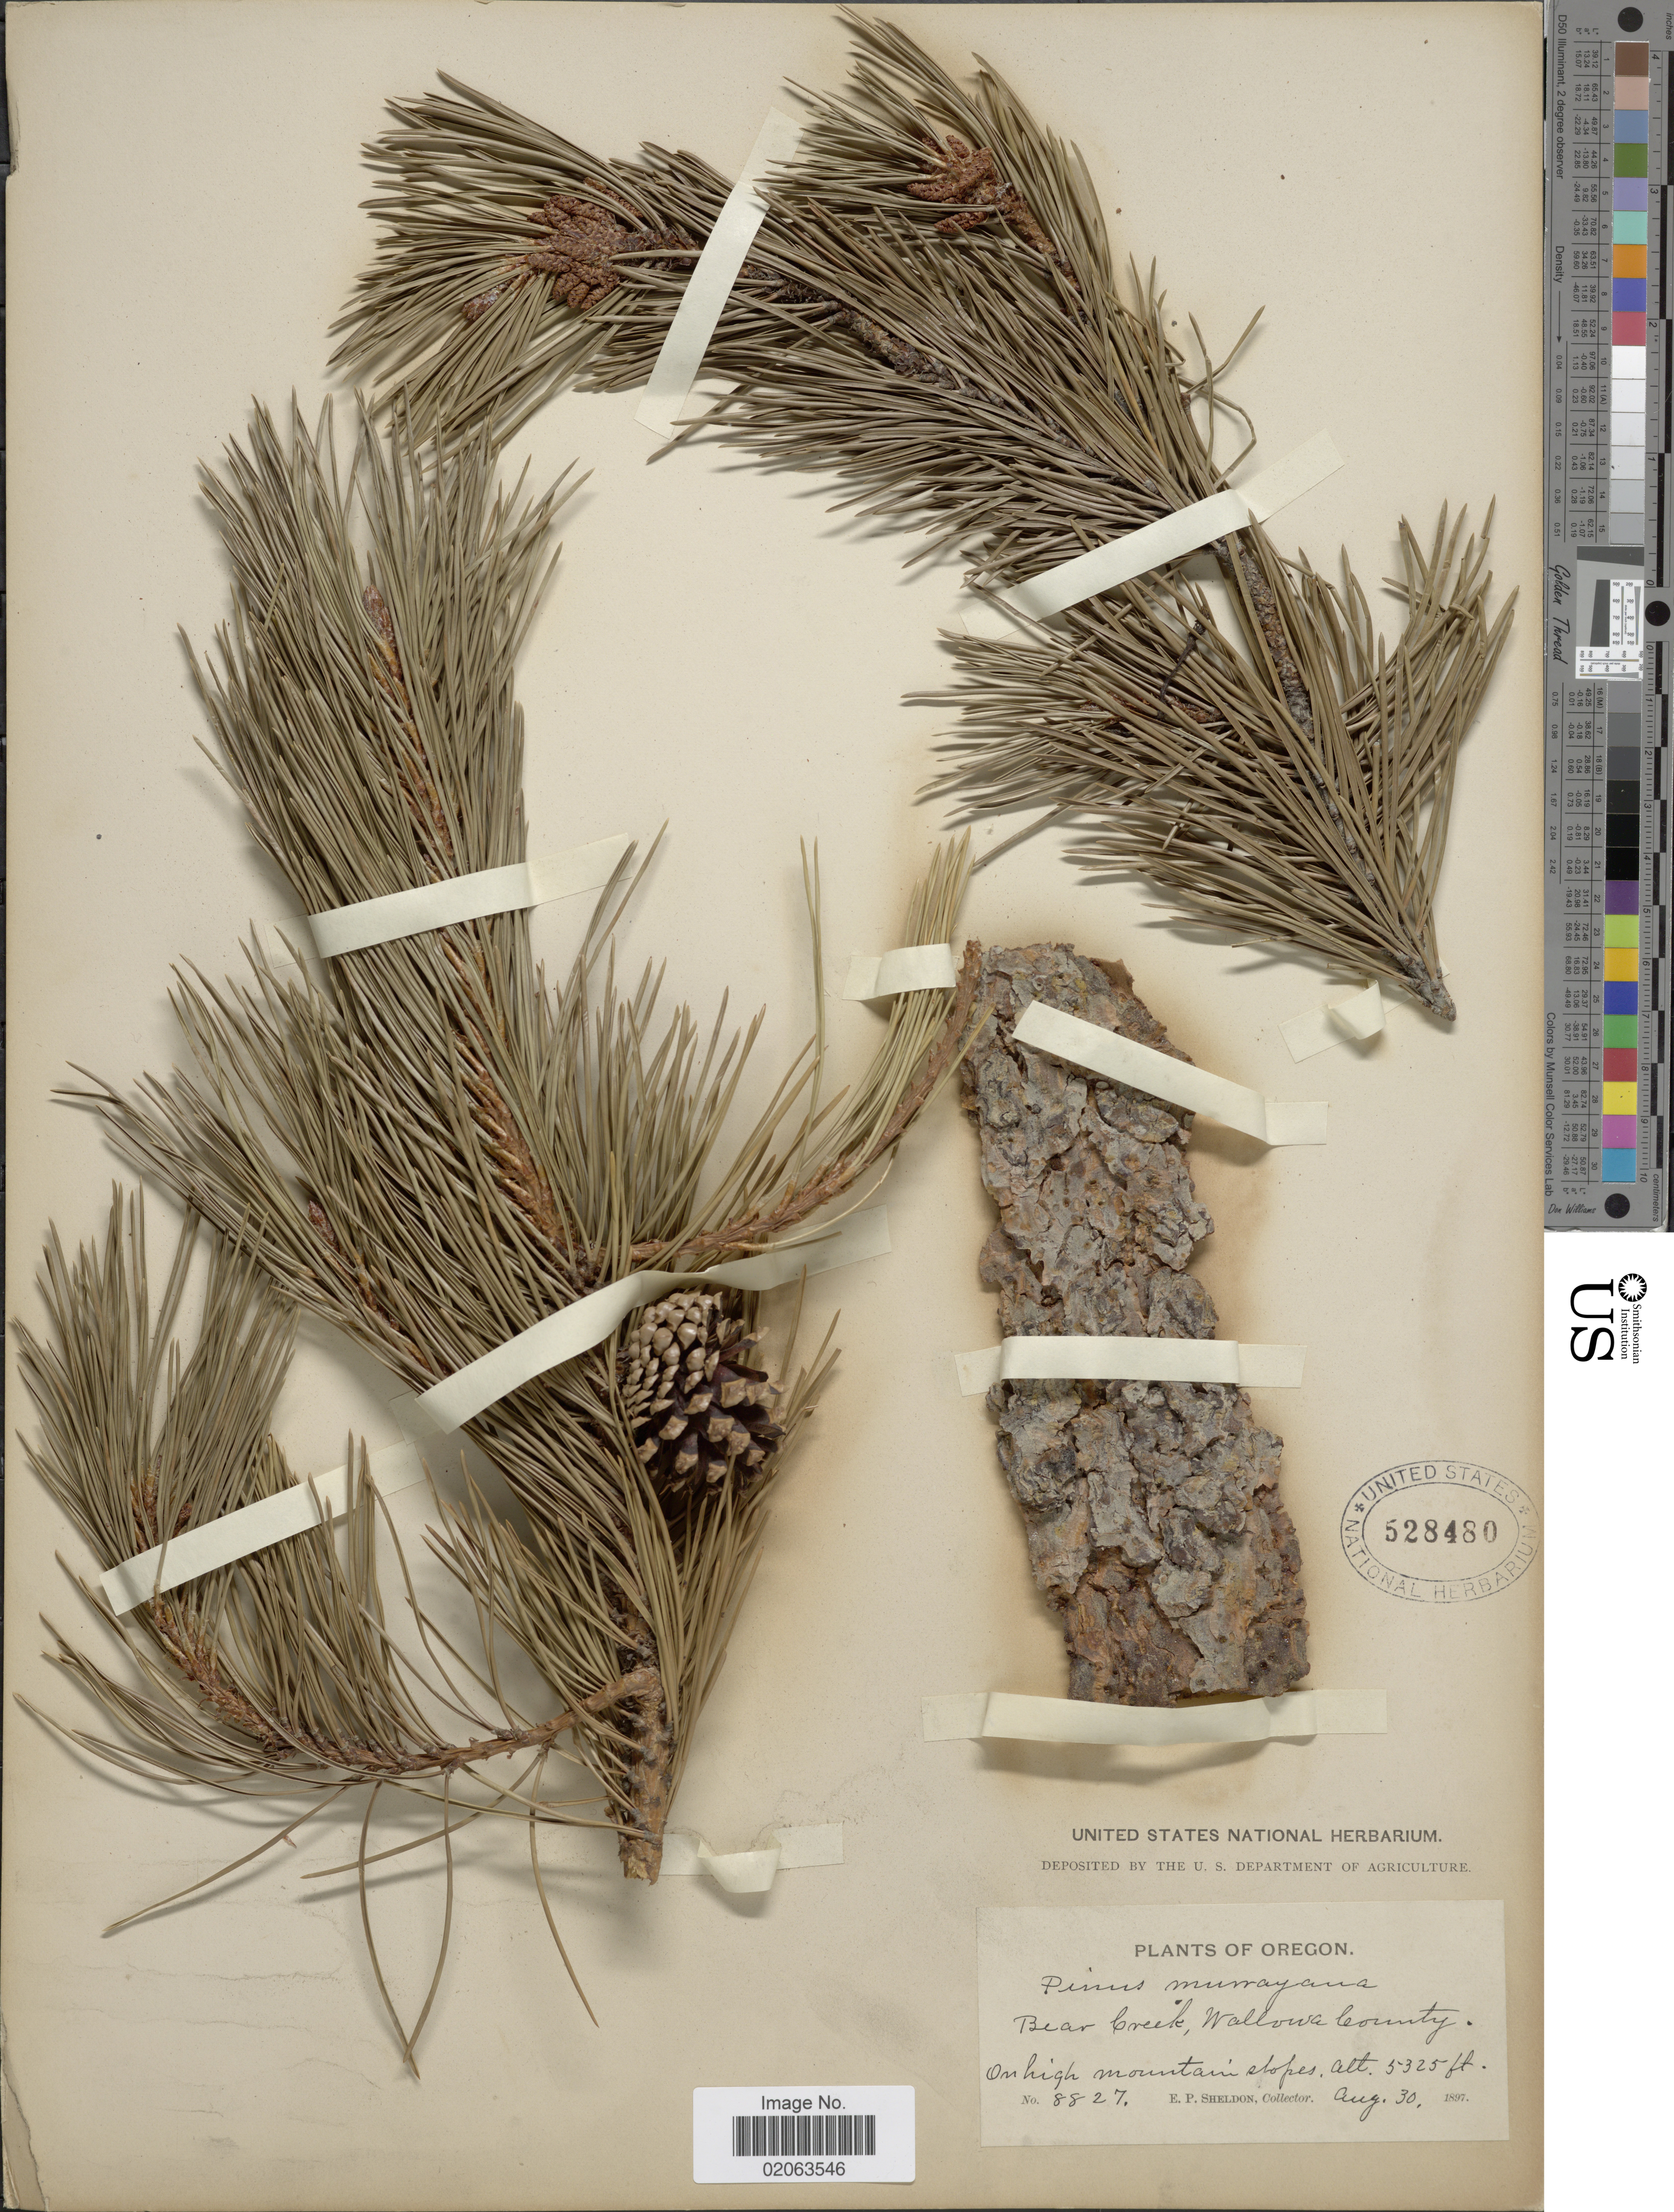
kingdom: Plantae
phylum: Tracheophyta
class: Pinopsida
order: Pinales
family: Pinaceae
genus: Pinus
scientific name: Pinus contorta var. latifolia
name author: Engelm. ex S. Watson in C. King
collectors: E. P. Sheldon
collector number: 8827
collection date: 1897-08-30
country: United States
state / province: Oregon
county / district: Wallowa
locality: Oregon. Bear Creek, Wallowa County. On high mountain slopes.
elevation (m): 1623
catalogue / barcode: US 528480